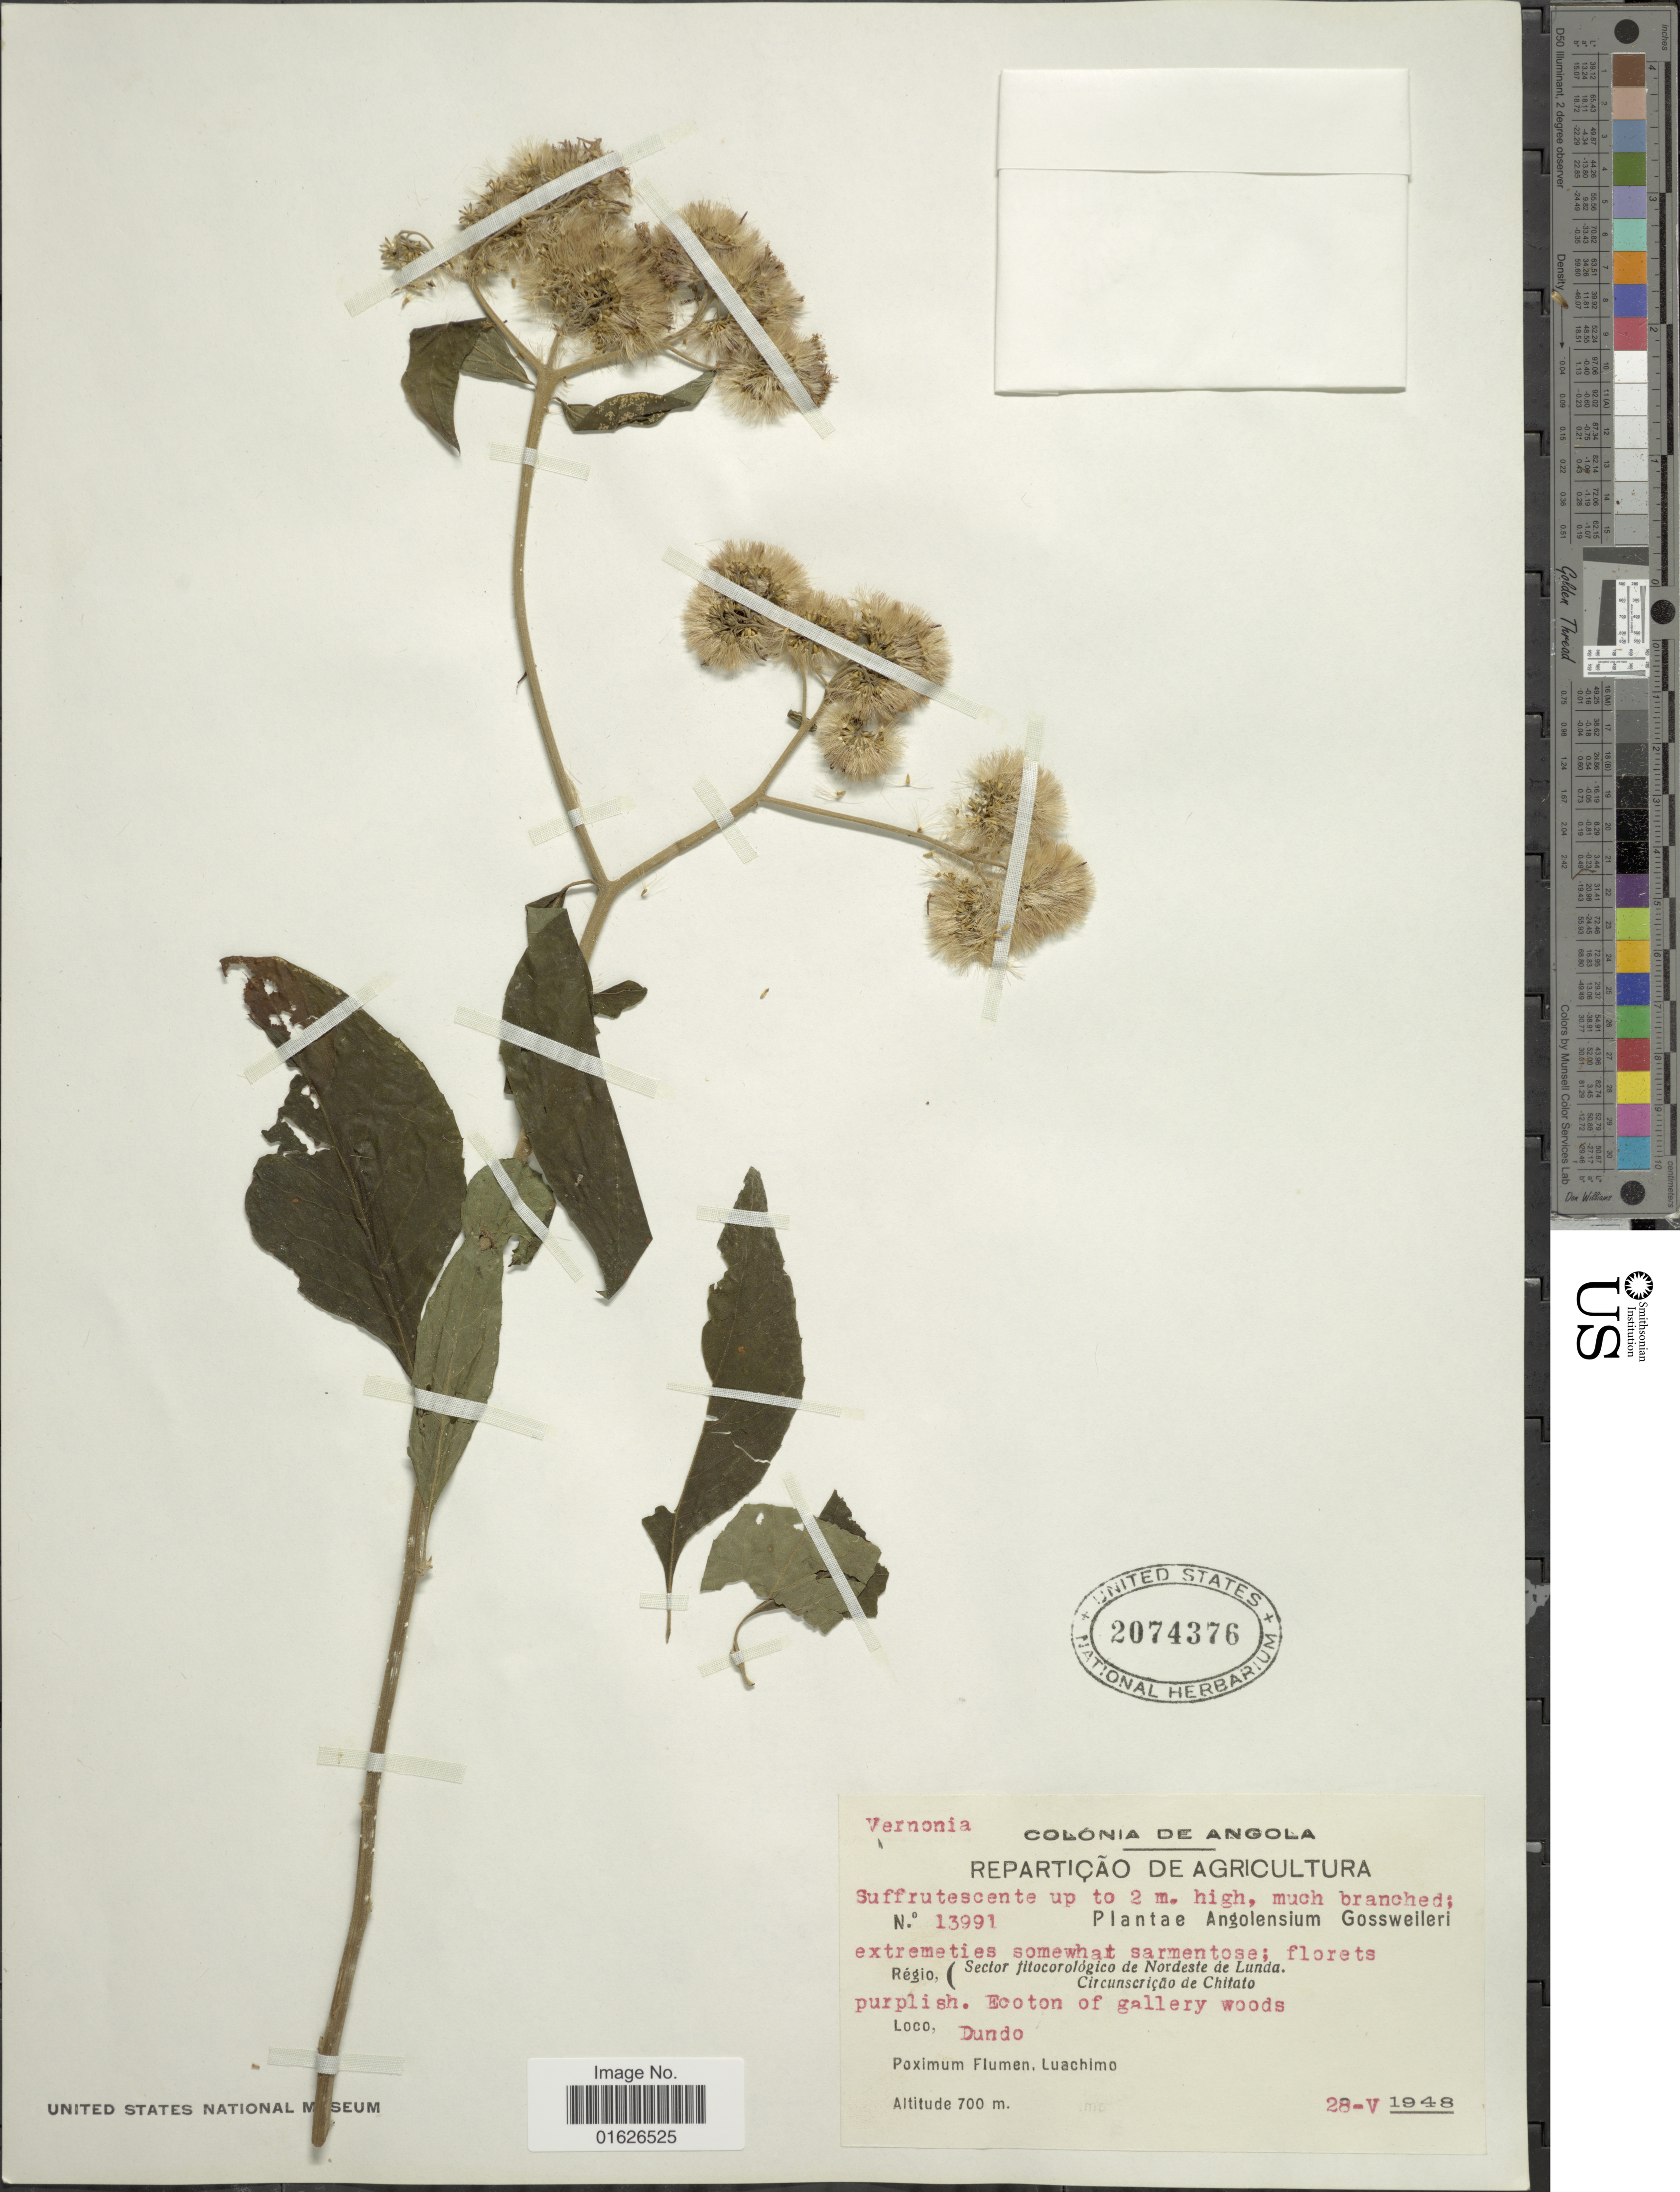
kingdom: Plantae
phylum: Tracheophyta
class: Magnoliopsida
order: Asterales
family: Asteraceae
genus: Vernonia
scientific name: Vernonia brachycalyx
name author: O. Hoffm.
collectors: -. Gossweiler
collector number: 13991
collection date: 1948-05-28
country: Angola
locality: Regio Sector Fitocorologico de Nordeste de Lunda, Circunscrica de Chitato.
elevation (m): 700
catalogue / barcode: US 2074376